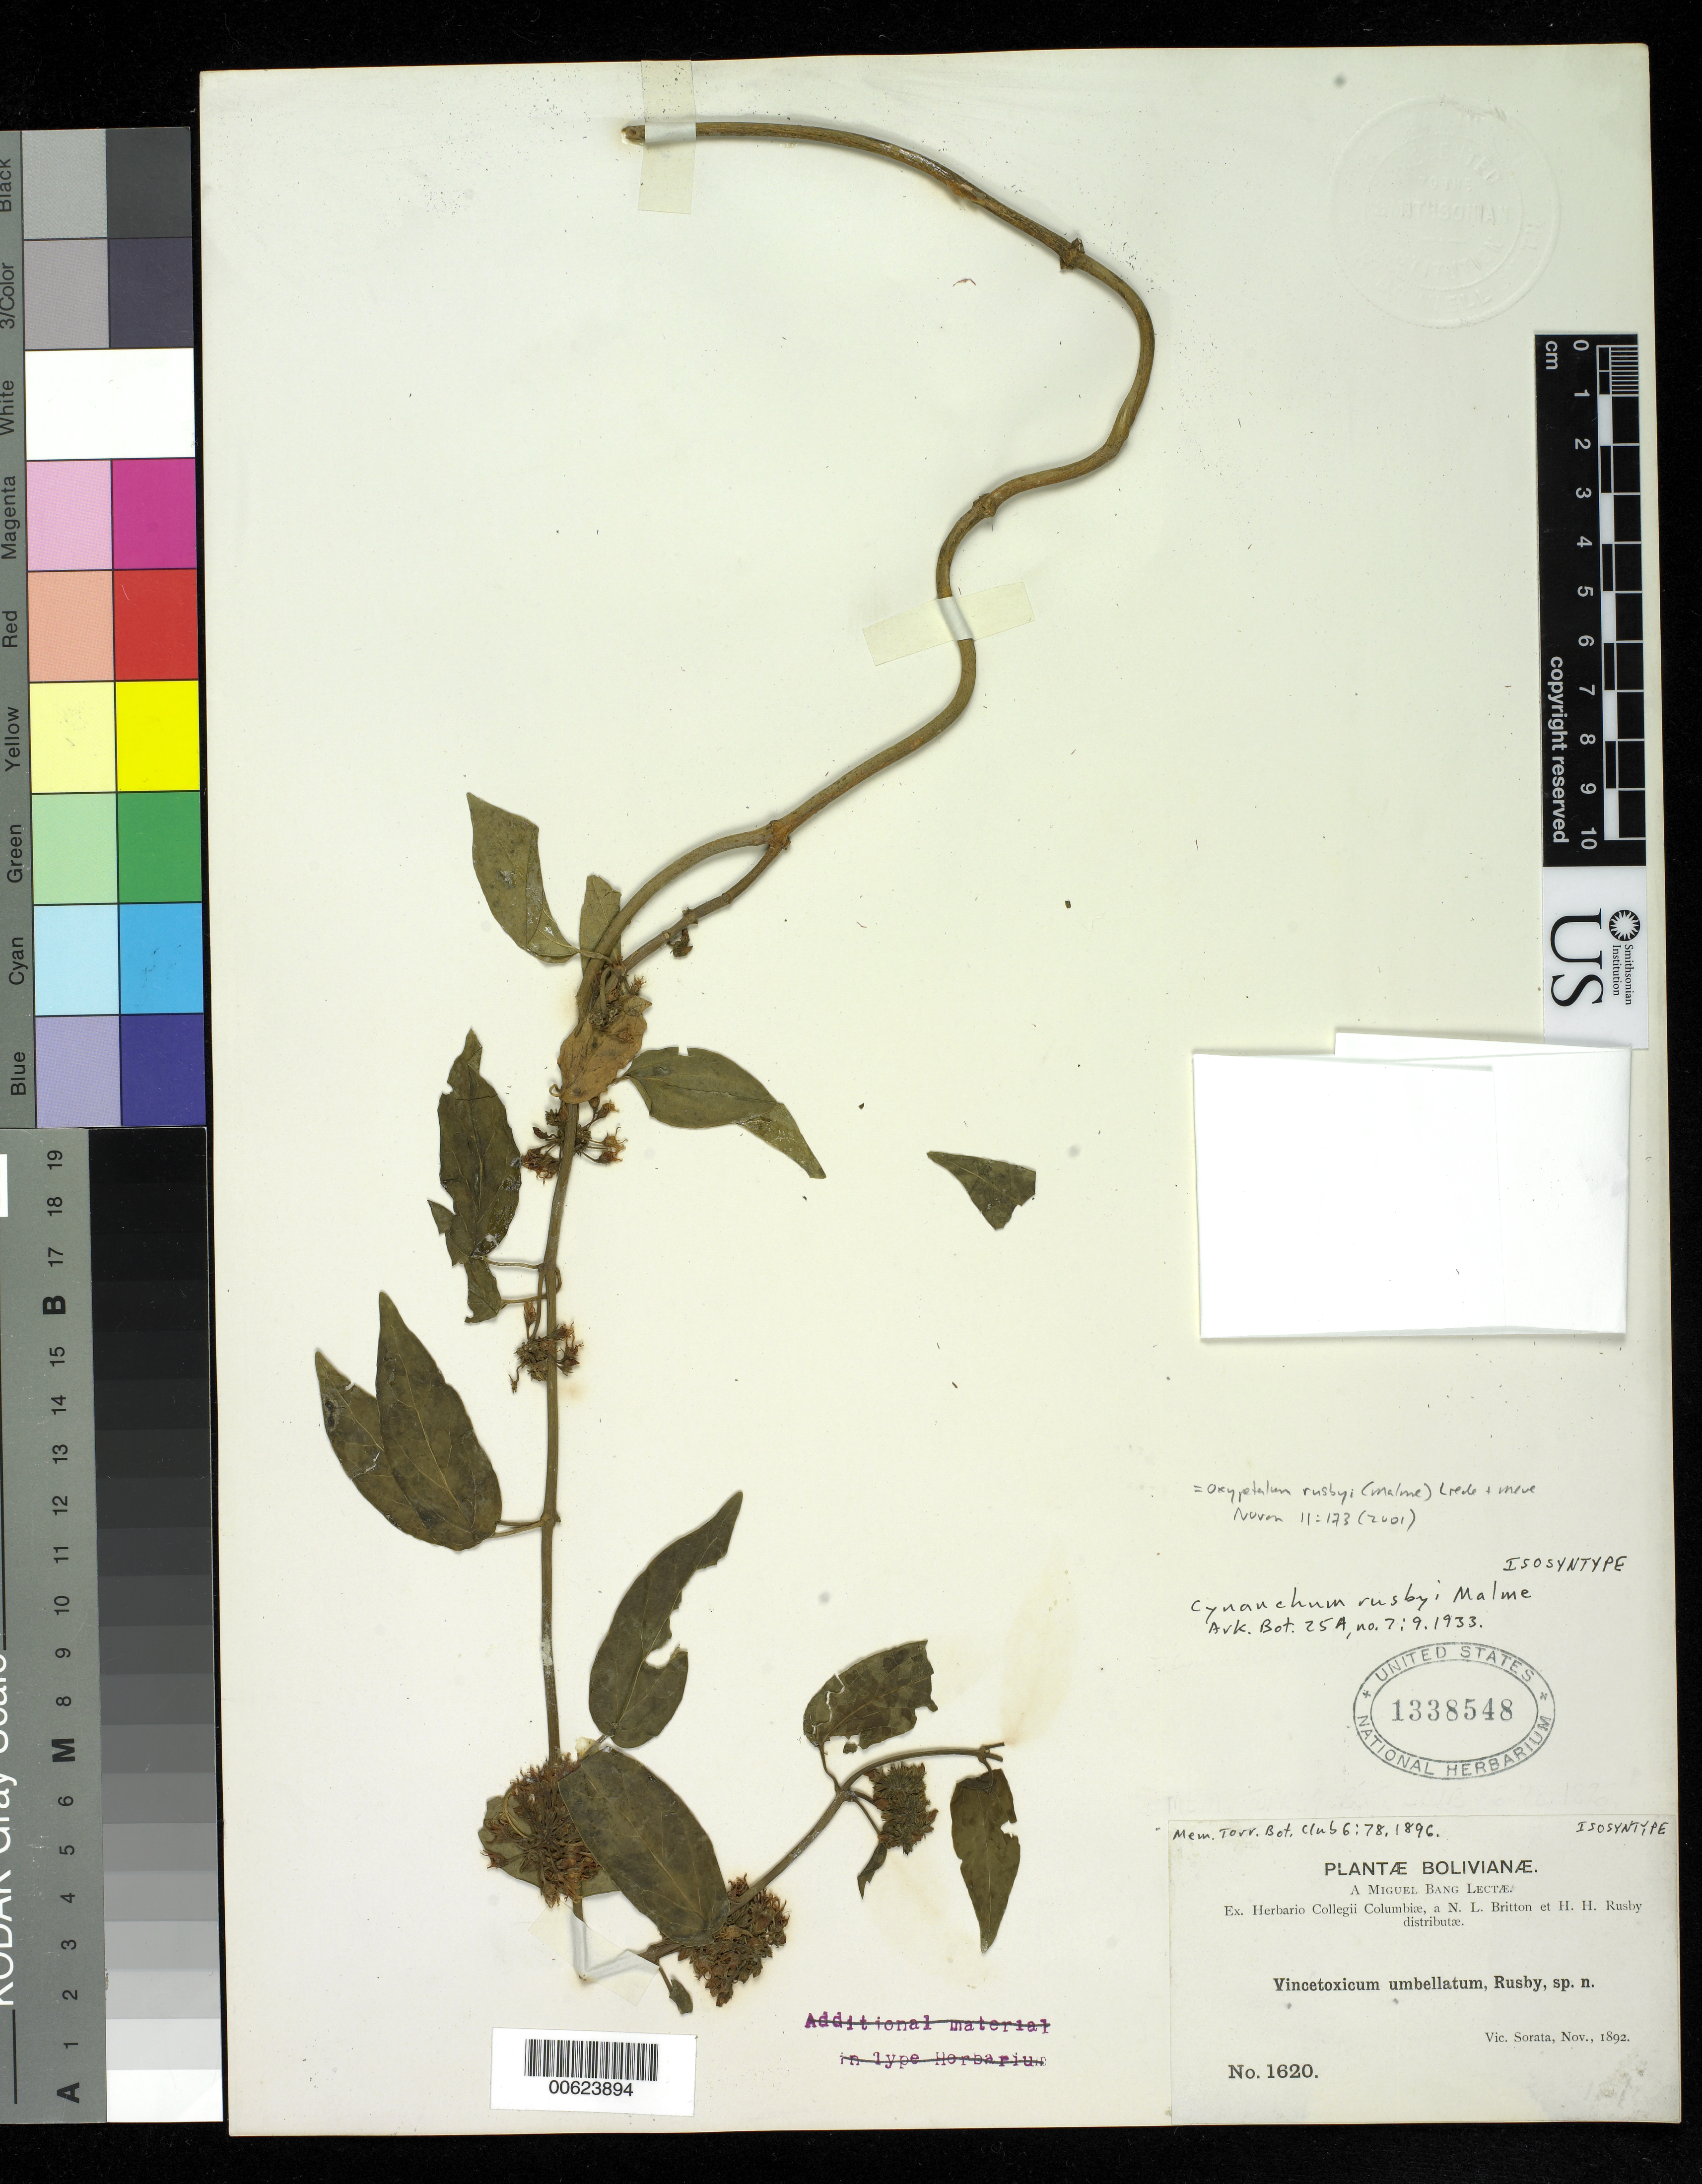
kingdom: Plantae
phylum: Tracheophyta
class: Magnoliopsida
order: Gentianales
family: Apocynaceae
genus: Vincetoxicum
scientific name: Vincetoxicum umbellatum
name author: Rusby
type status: Type Collection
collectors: M. Bang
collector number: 1620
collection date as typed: Nov 1892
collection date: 1892-11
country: Bolivia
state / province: La Paz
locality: Vic. Sorata.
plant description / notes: Cited by Liede & Meve, Novon 11: 173 (2001).; Also a type of Cynanchum rusby Malme.; Nom. nov. based on Vincetoxicum umbellatum Rusby, non Cynanchum umbellatum Vell. Cited by Liede & Meve, Novon 11: 173 (2001).; Also a type of Vincetoxicum umbellatum Rusby.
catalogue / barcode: US 1338548